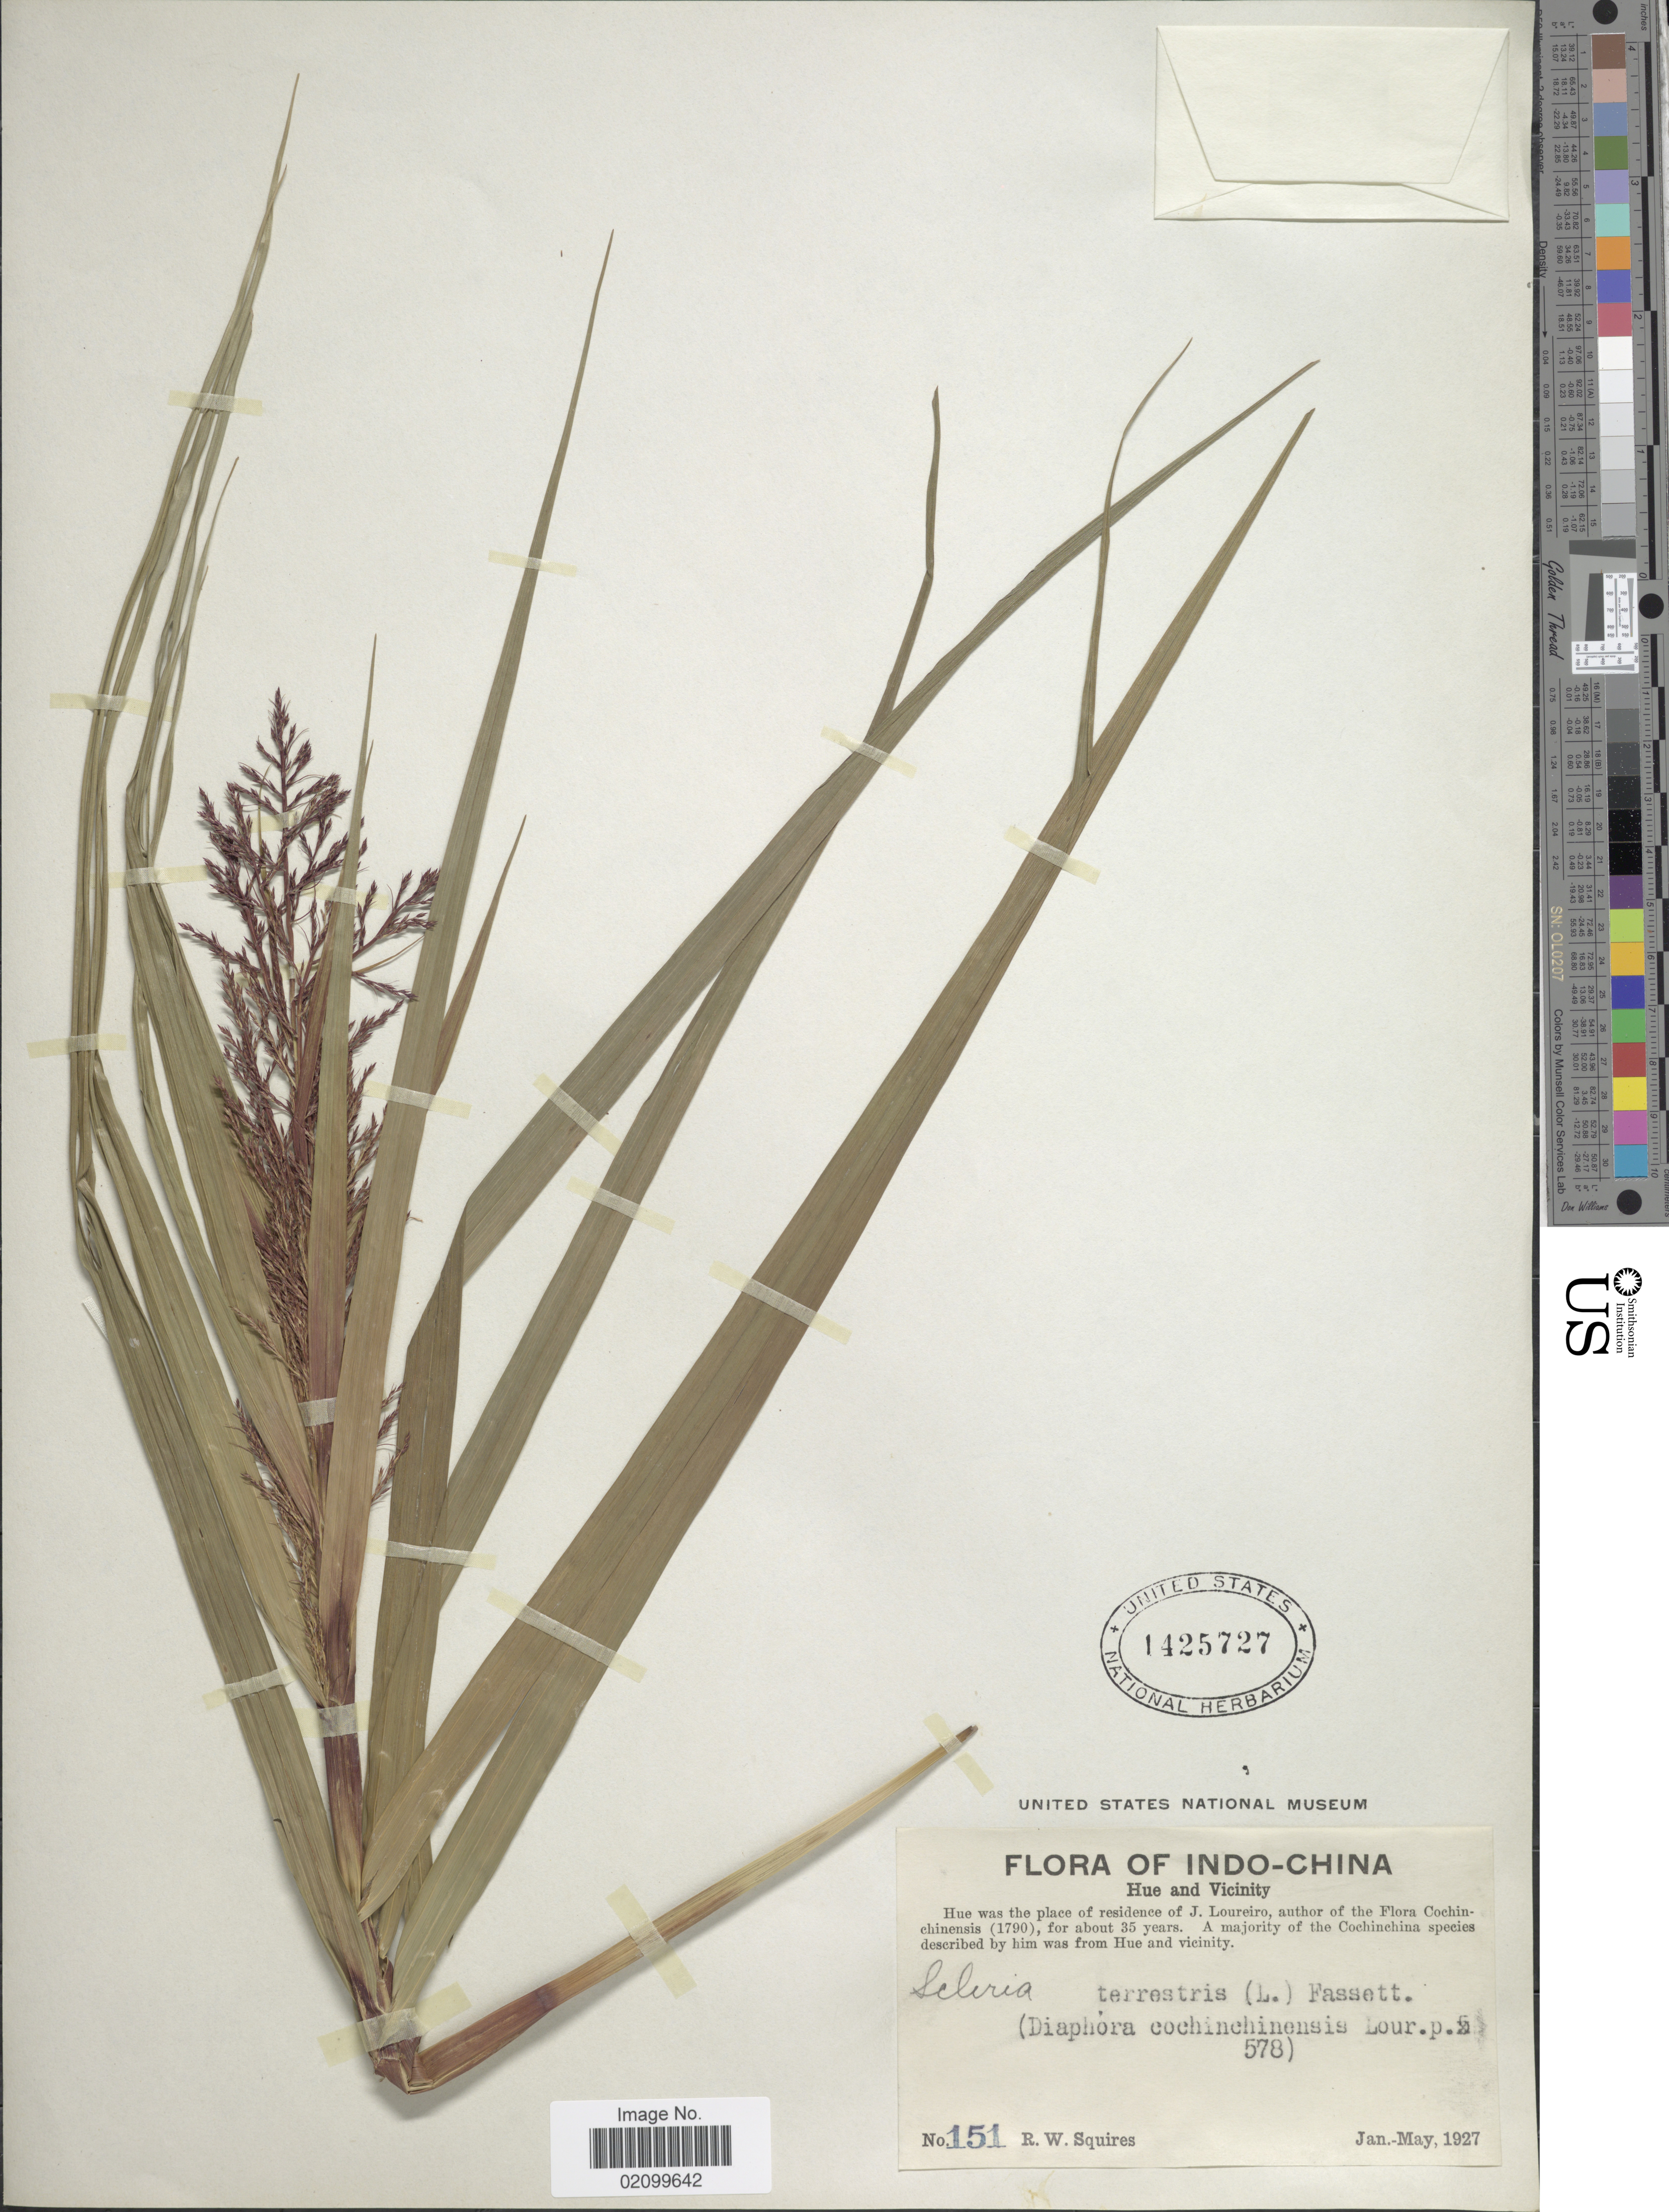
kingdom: Plantae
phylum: Tracheophyta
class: Liliopsida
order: Poales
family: Cyperaceae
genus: Scleria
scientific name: Scleria terrestris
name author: (L.) Fassett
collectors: R. Squires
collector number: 151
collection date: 1927-01/1927-05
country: Vietnam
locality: Indo- China. Hue and Vicinity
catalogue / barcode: US 1425727